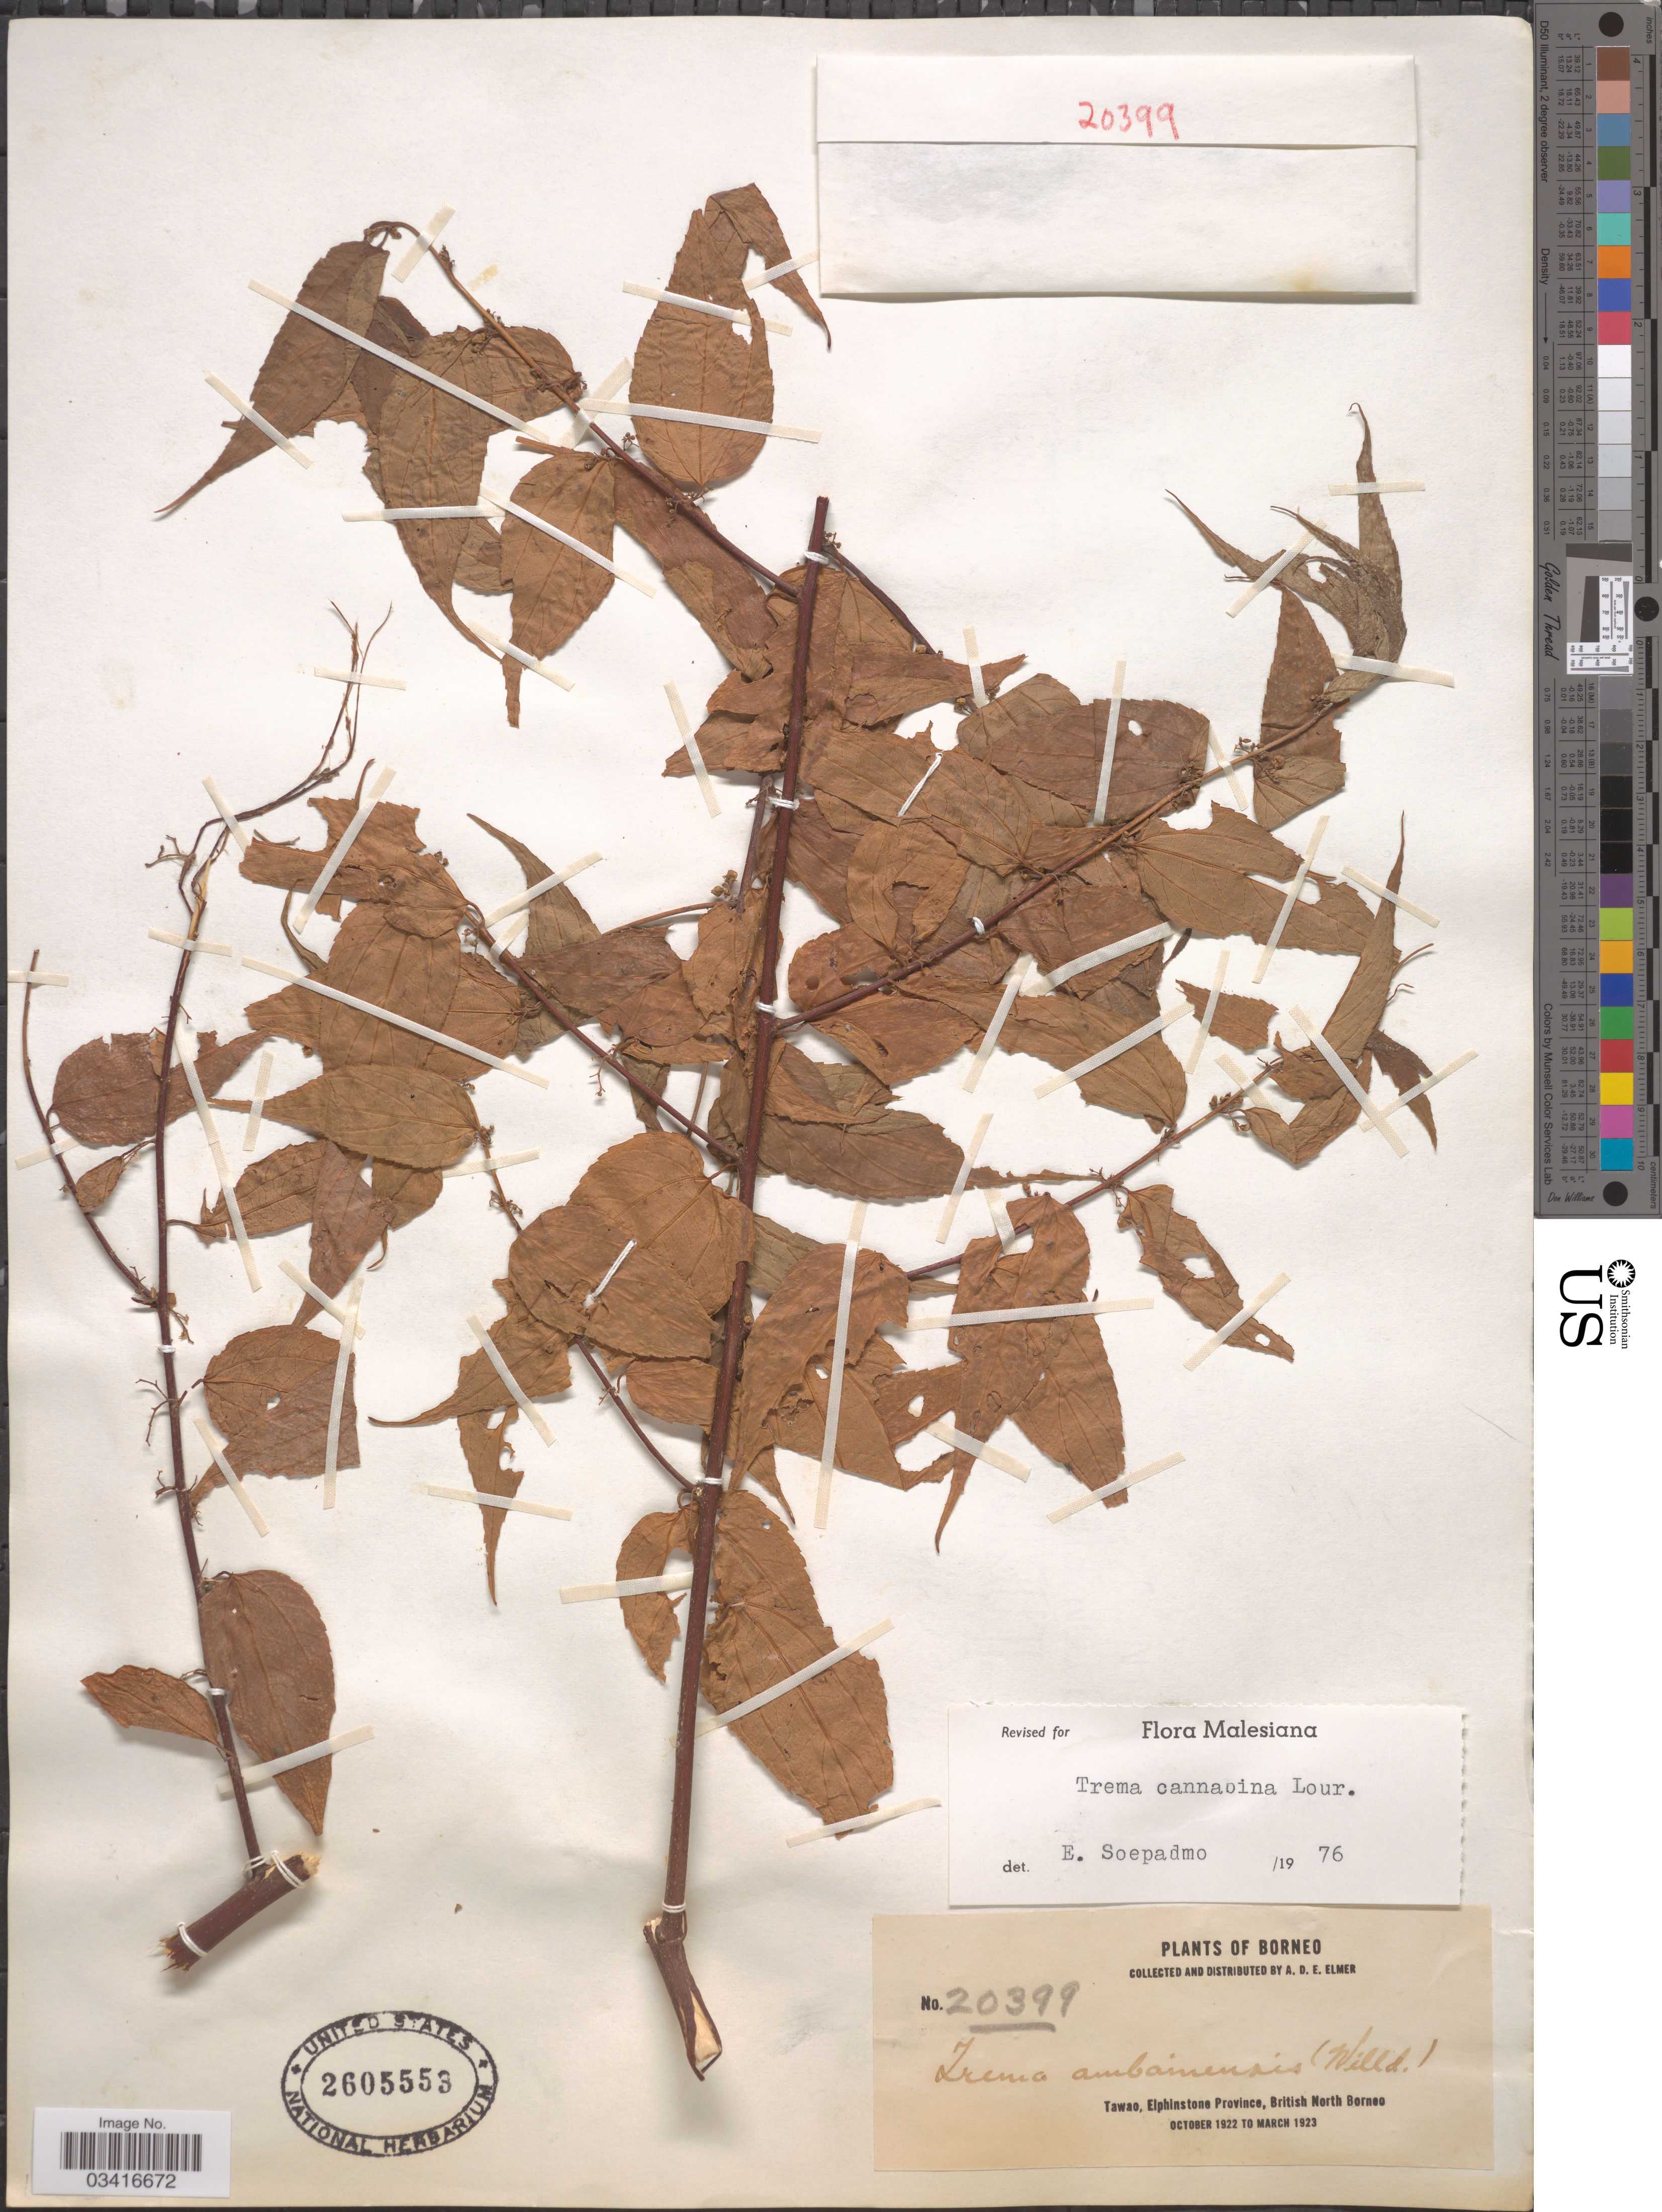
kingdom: Plantae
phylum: Tracheophyta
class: Magnoliopsida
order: Rosales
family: Cannabaceae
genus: Trema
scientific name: Trema cannabina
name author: Lour.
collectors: A. D. E. Elmer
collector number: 20399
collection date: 1922-10/1923-03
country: Malaysia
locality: Borneo. Tawao, Elphinstone Province, British North Borneo.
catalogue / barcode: US 2605553